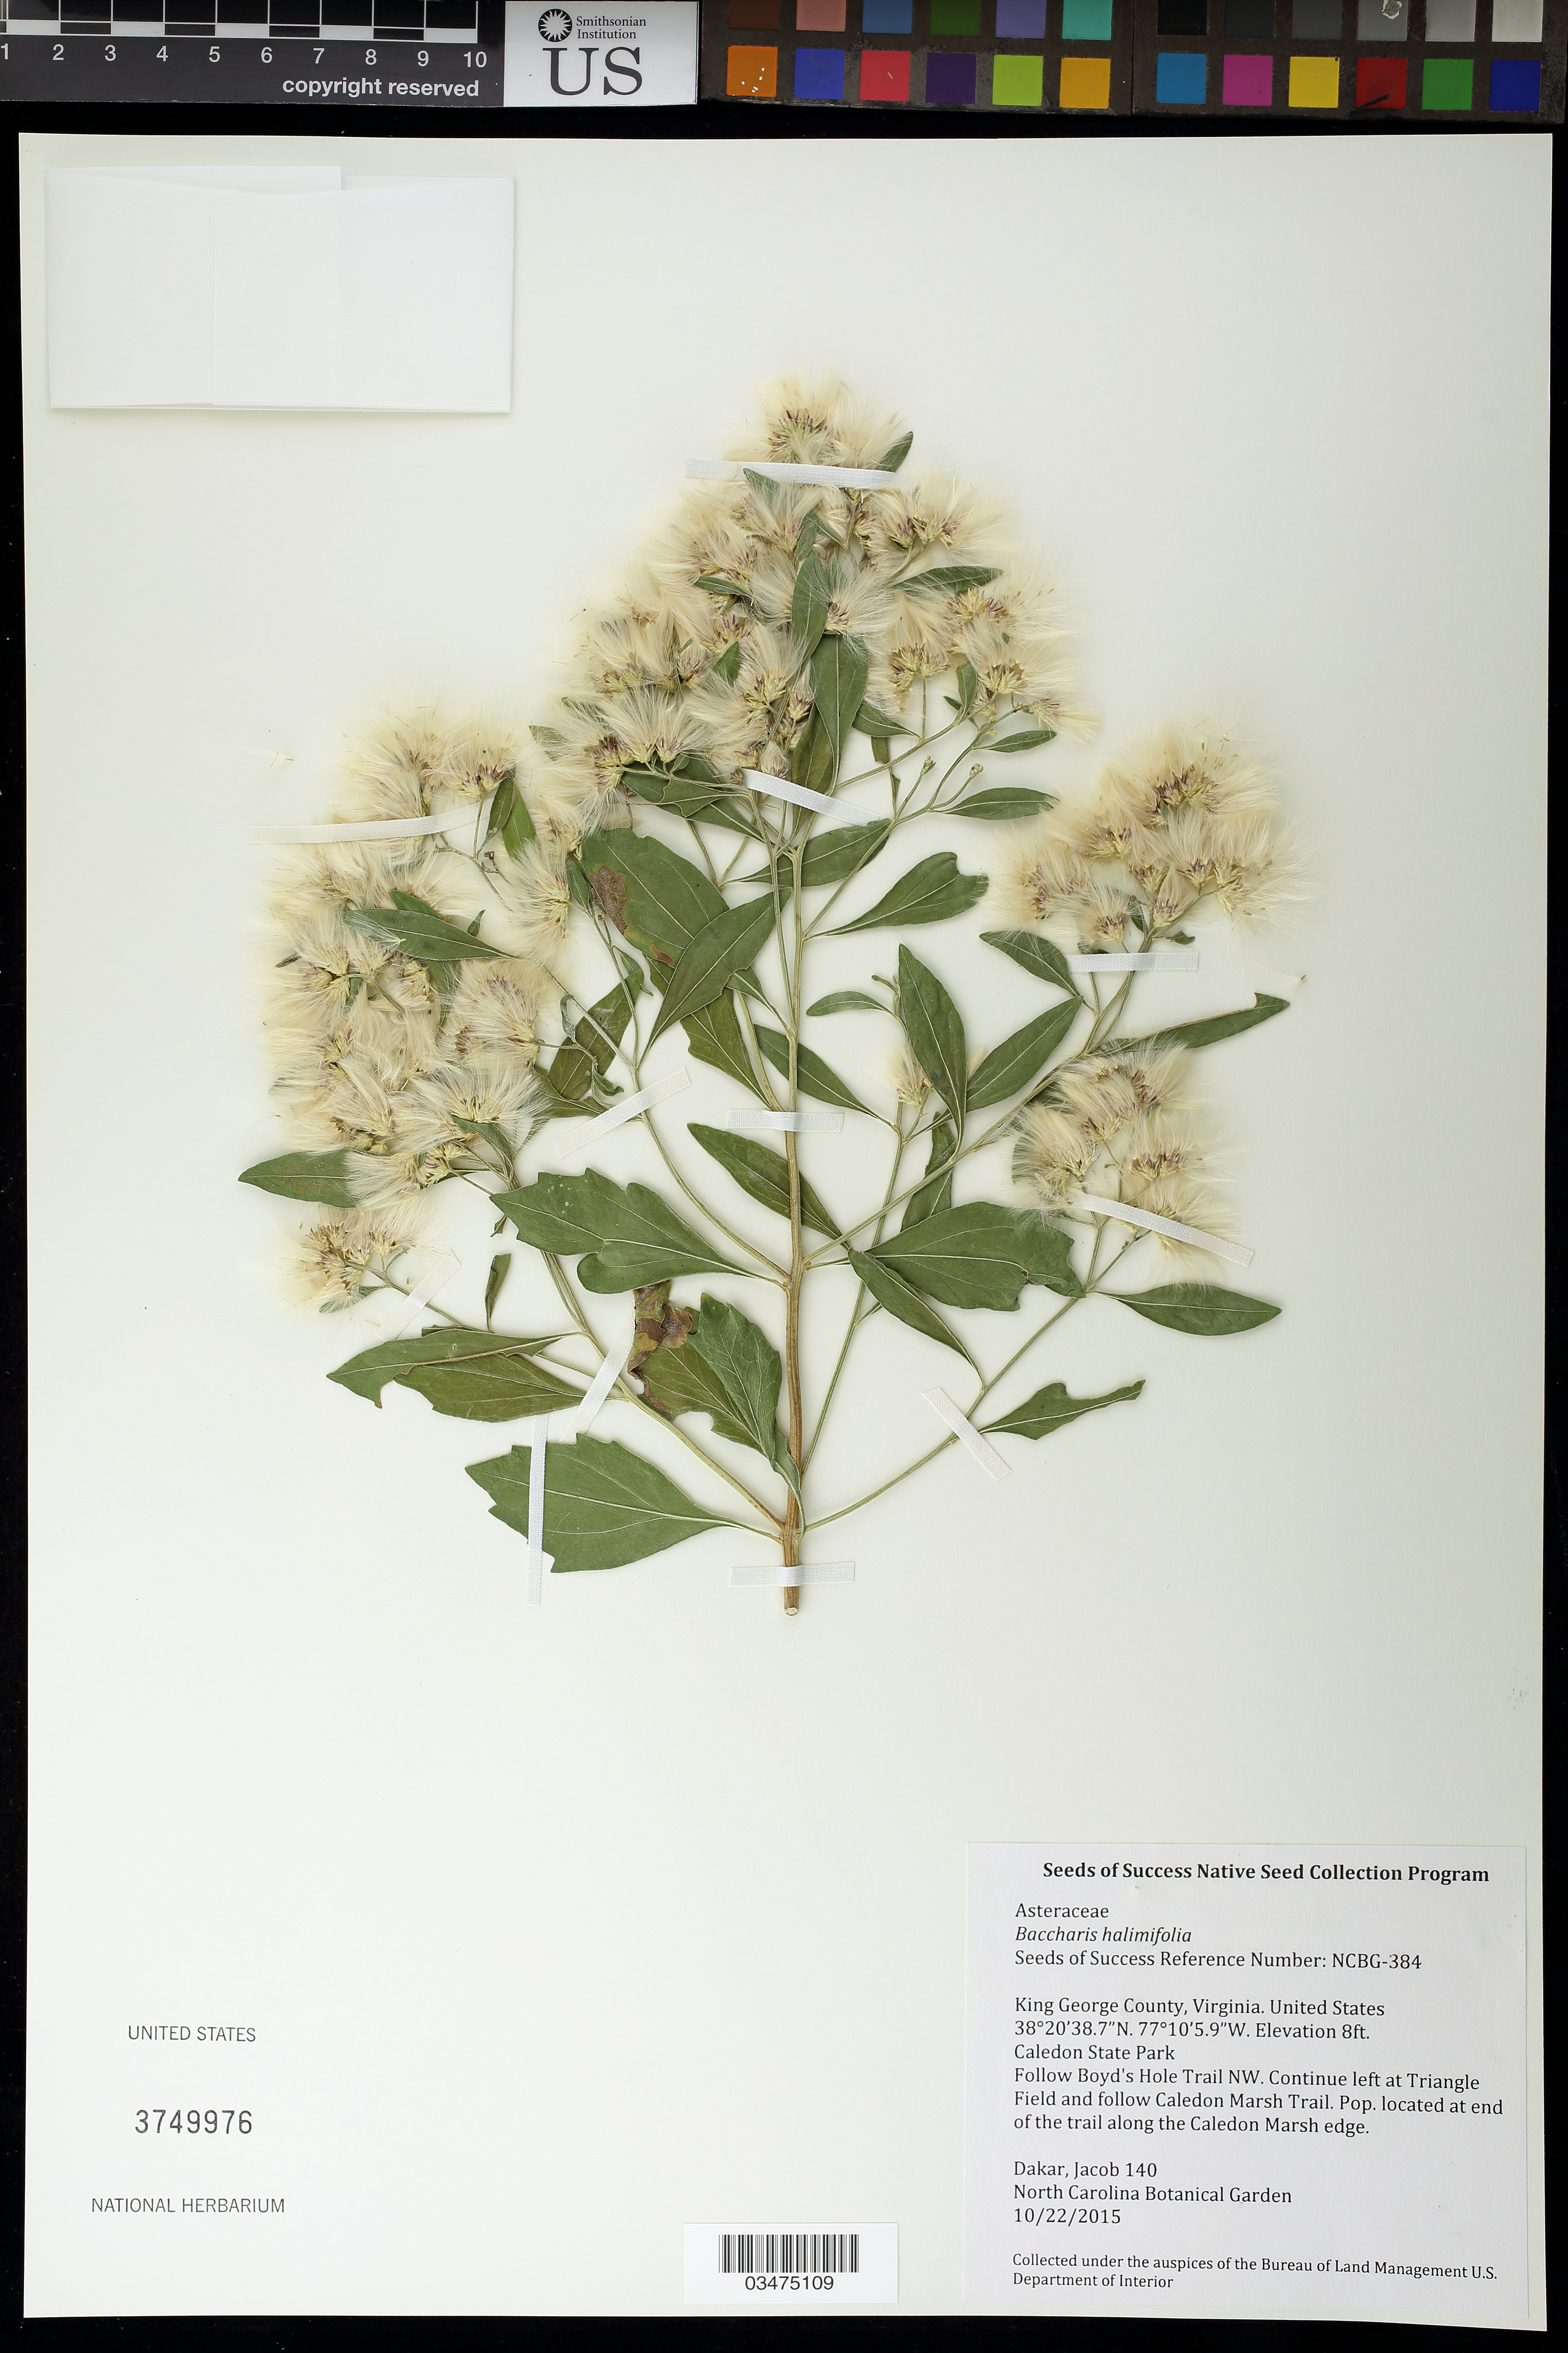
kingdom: Plantae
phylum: Tracheophyta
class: Magnoliopsida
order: Asterales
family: Asteraceae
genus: Baccharis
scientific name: Baccharis halimifolia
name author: L.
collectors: J. Dakar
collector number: NCBG-384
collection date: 2015-10-22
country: United States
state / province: Virginia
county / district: King George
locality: Caledon State Park, Caledon Marsh Trail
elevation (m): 2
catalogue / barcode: US 3749976